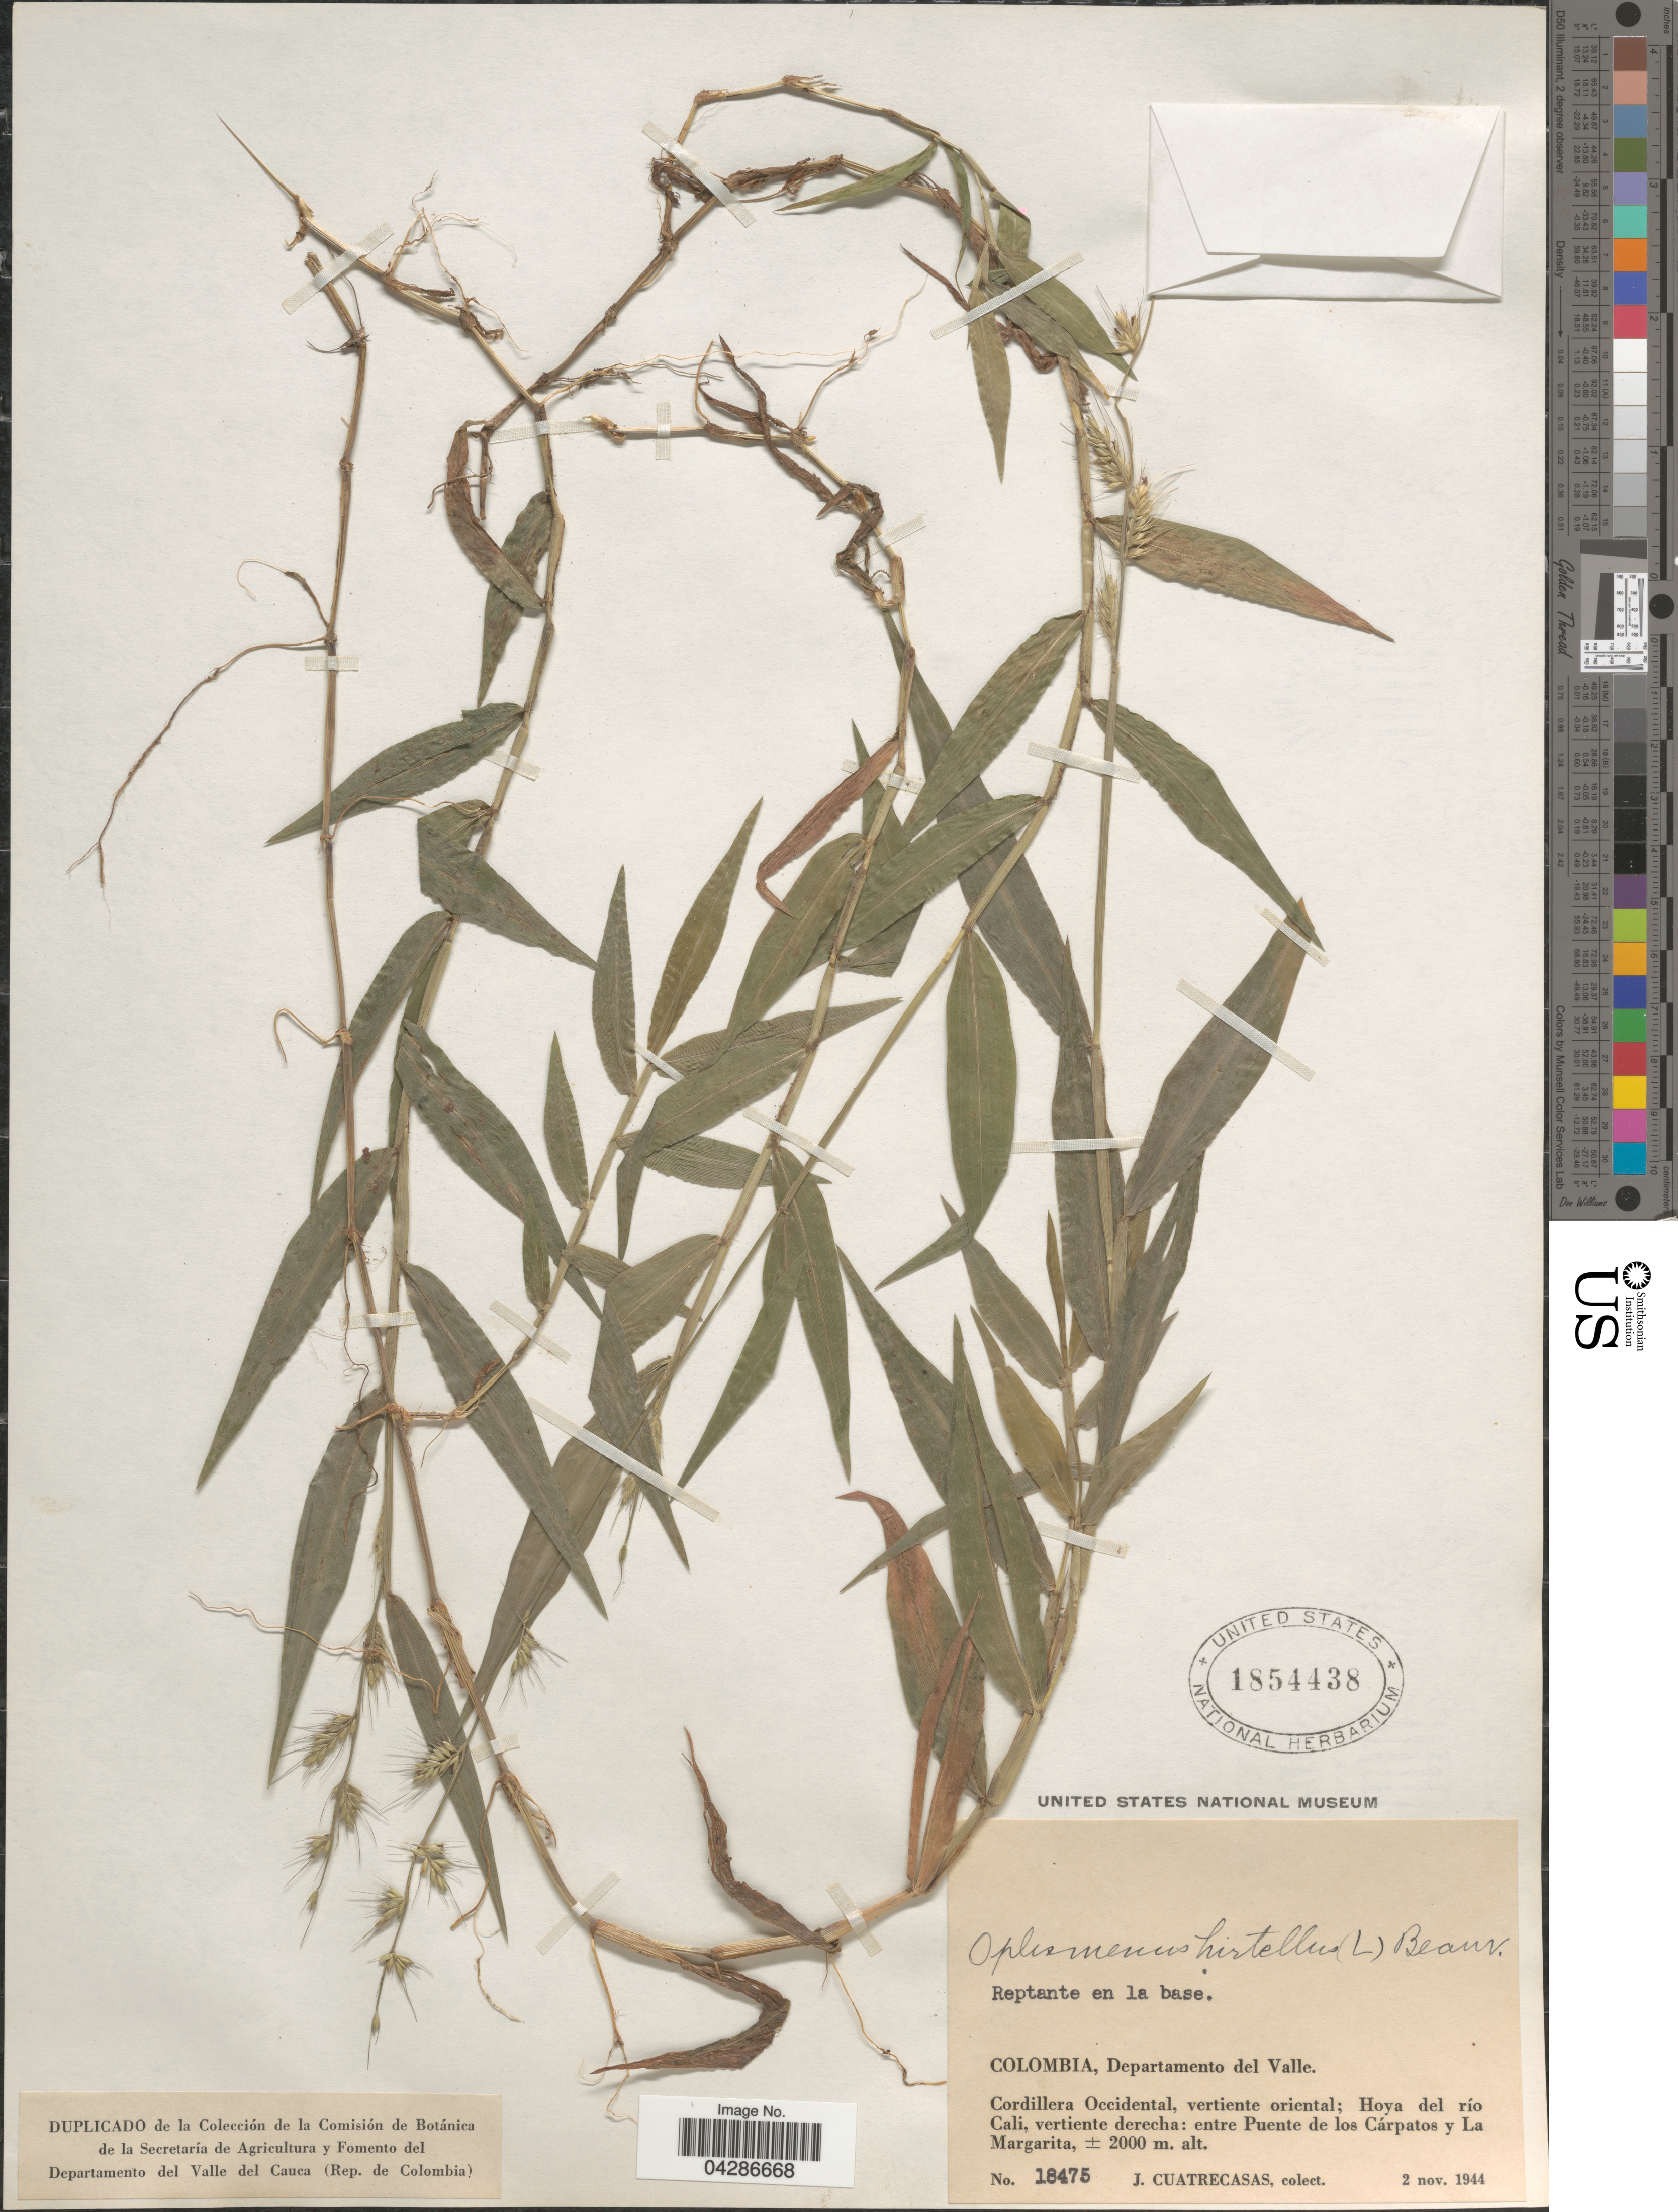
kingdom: Plantae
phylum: Tracheophyta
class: Liliopsida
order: Poales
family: Poaceae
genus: Oplismenus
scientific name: Oplismenus hirtellus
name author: (L.) P. Beauv.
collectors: J. Cuatrecasas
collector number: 18475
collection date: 1944-11-02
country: Colombia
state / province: Valle del Cauca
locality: Departamento del Valle. Cordillera Occidental, vertiente oriental: Hoya del río Cali, vertiente derecha: entre Puente de los Cárpatos y La Margarita.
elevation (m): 2000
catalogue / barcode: US 1854438